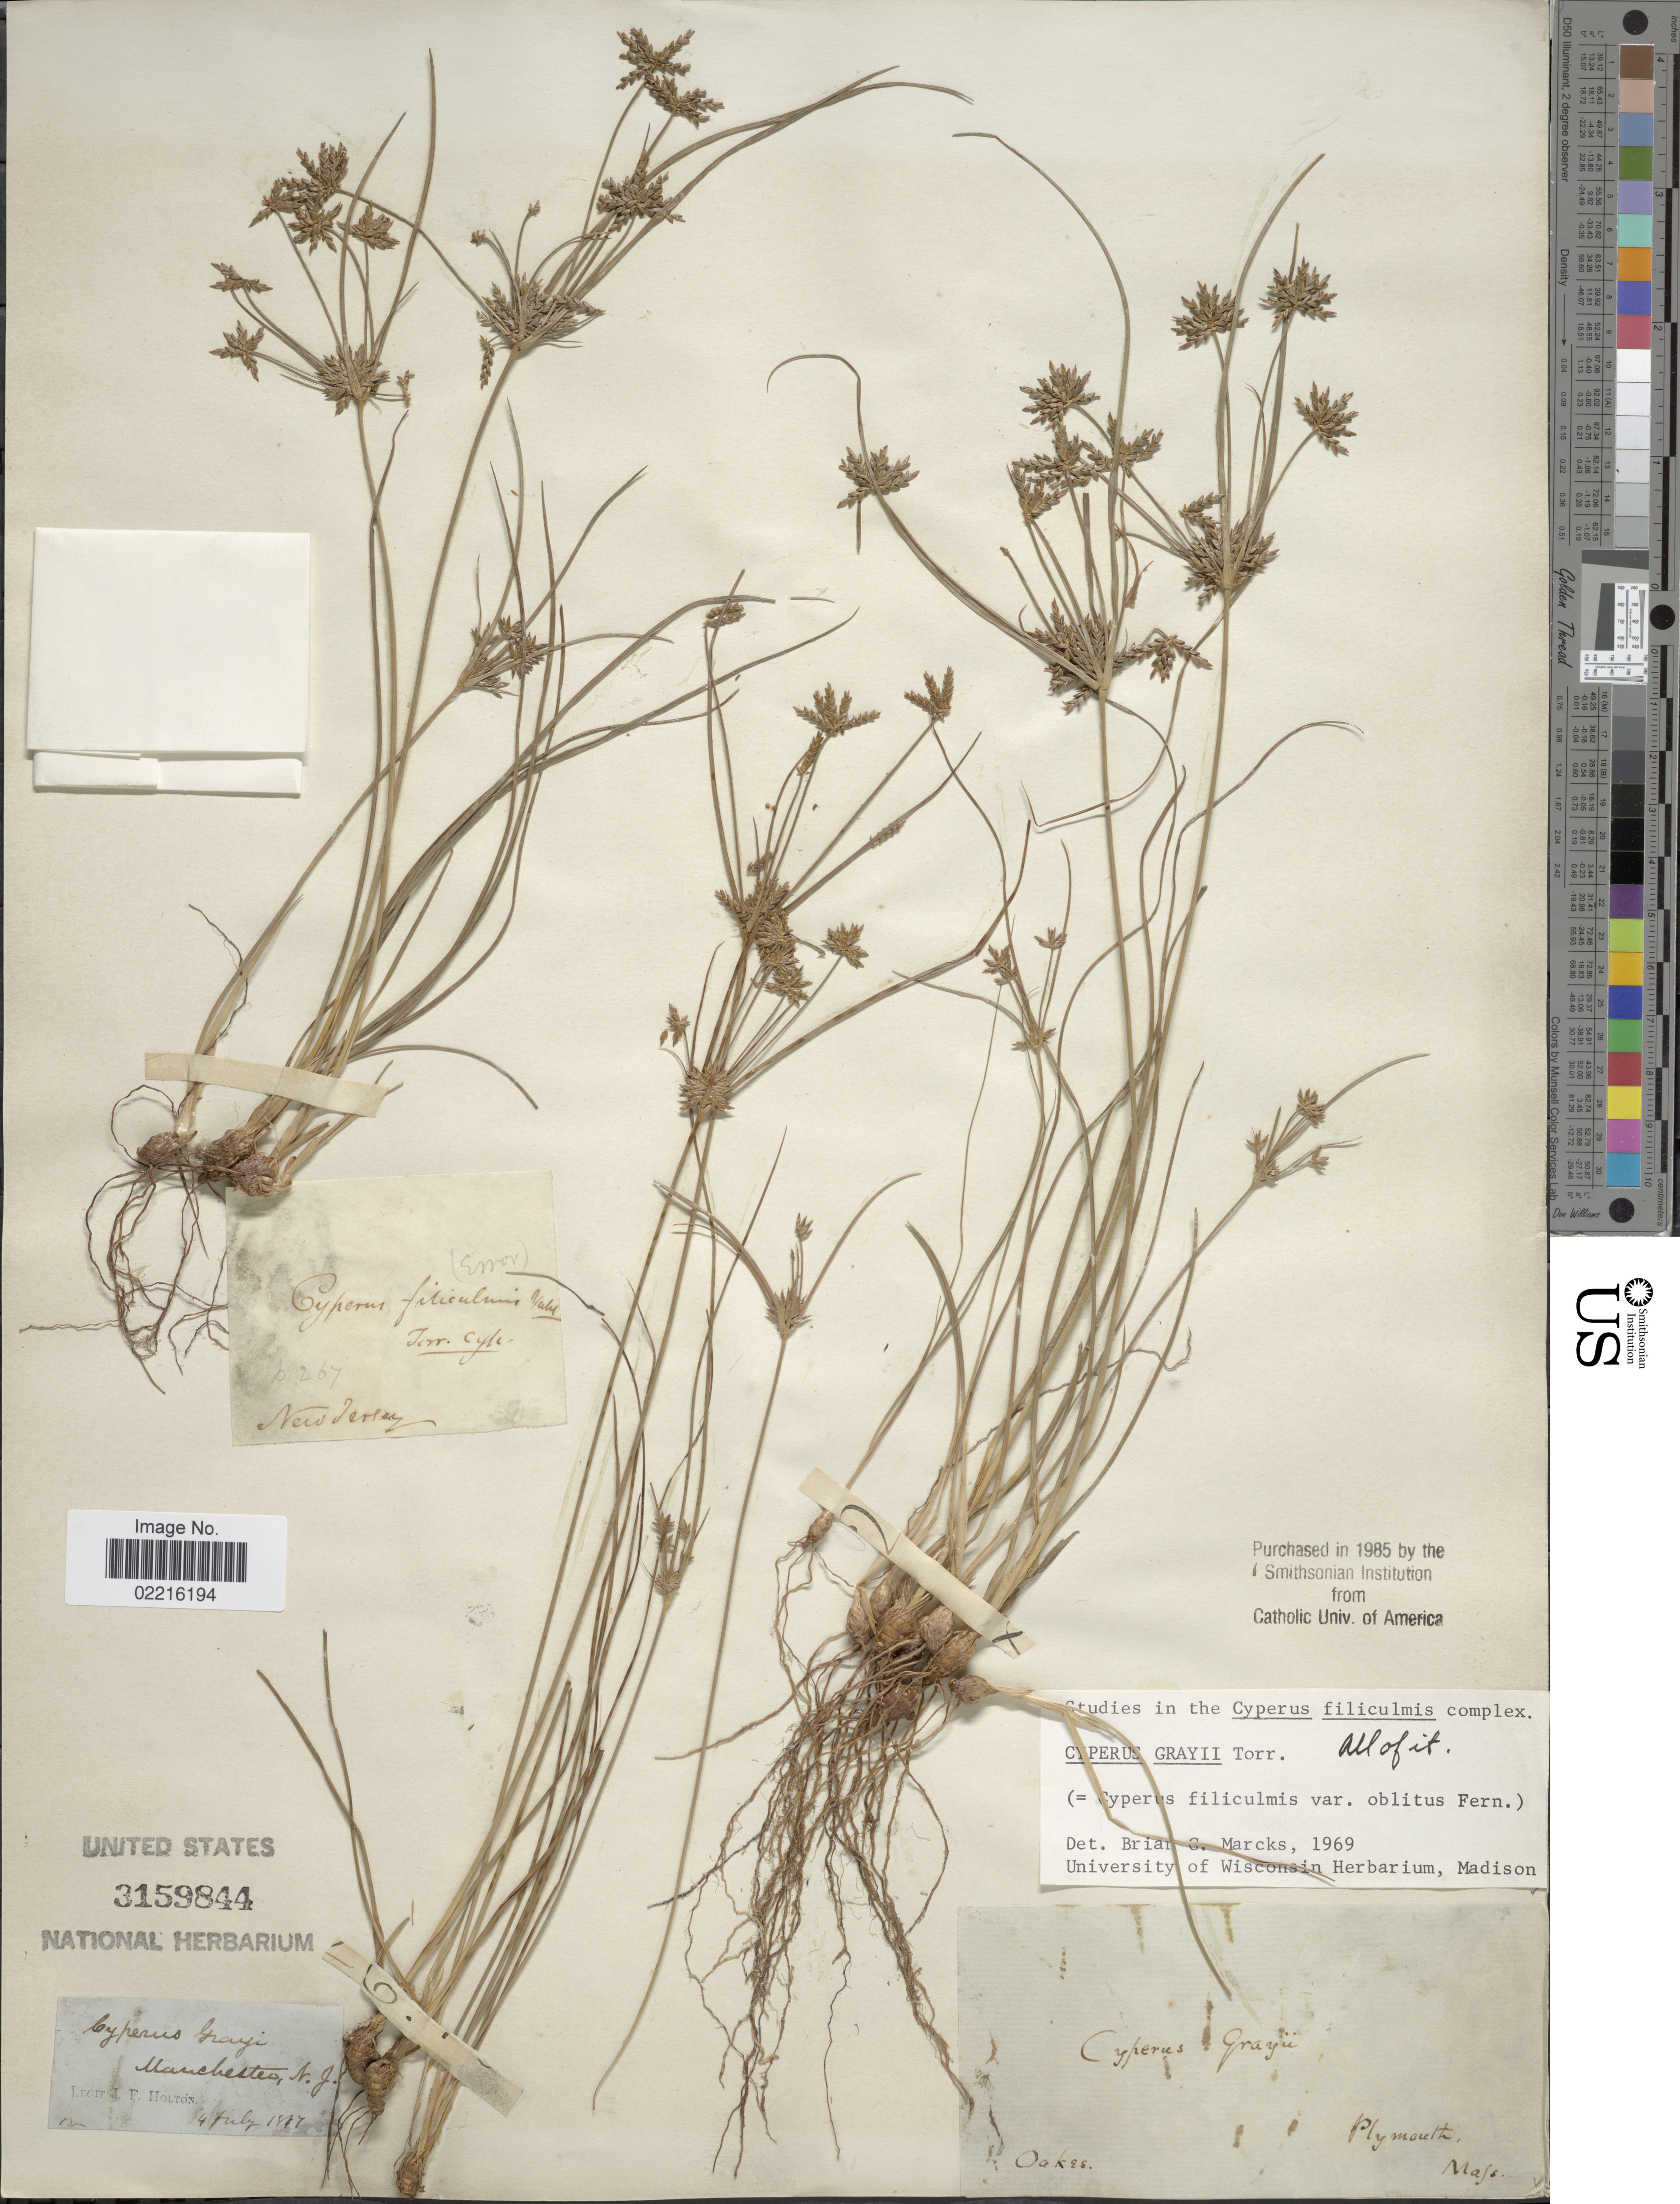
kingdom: Plantae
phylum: Tracheophyta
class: Liliopsida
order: Poales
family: Cyperaceae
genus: Cyperus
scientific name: Cyperus grayi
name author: Torr.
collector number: b 267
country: United States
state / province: New Jersey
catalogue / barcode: US 3159844-3